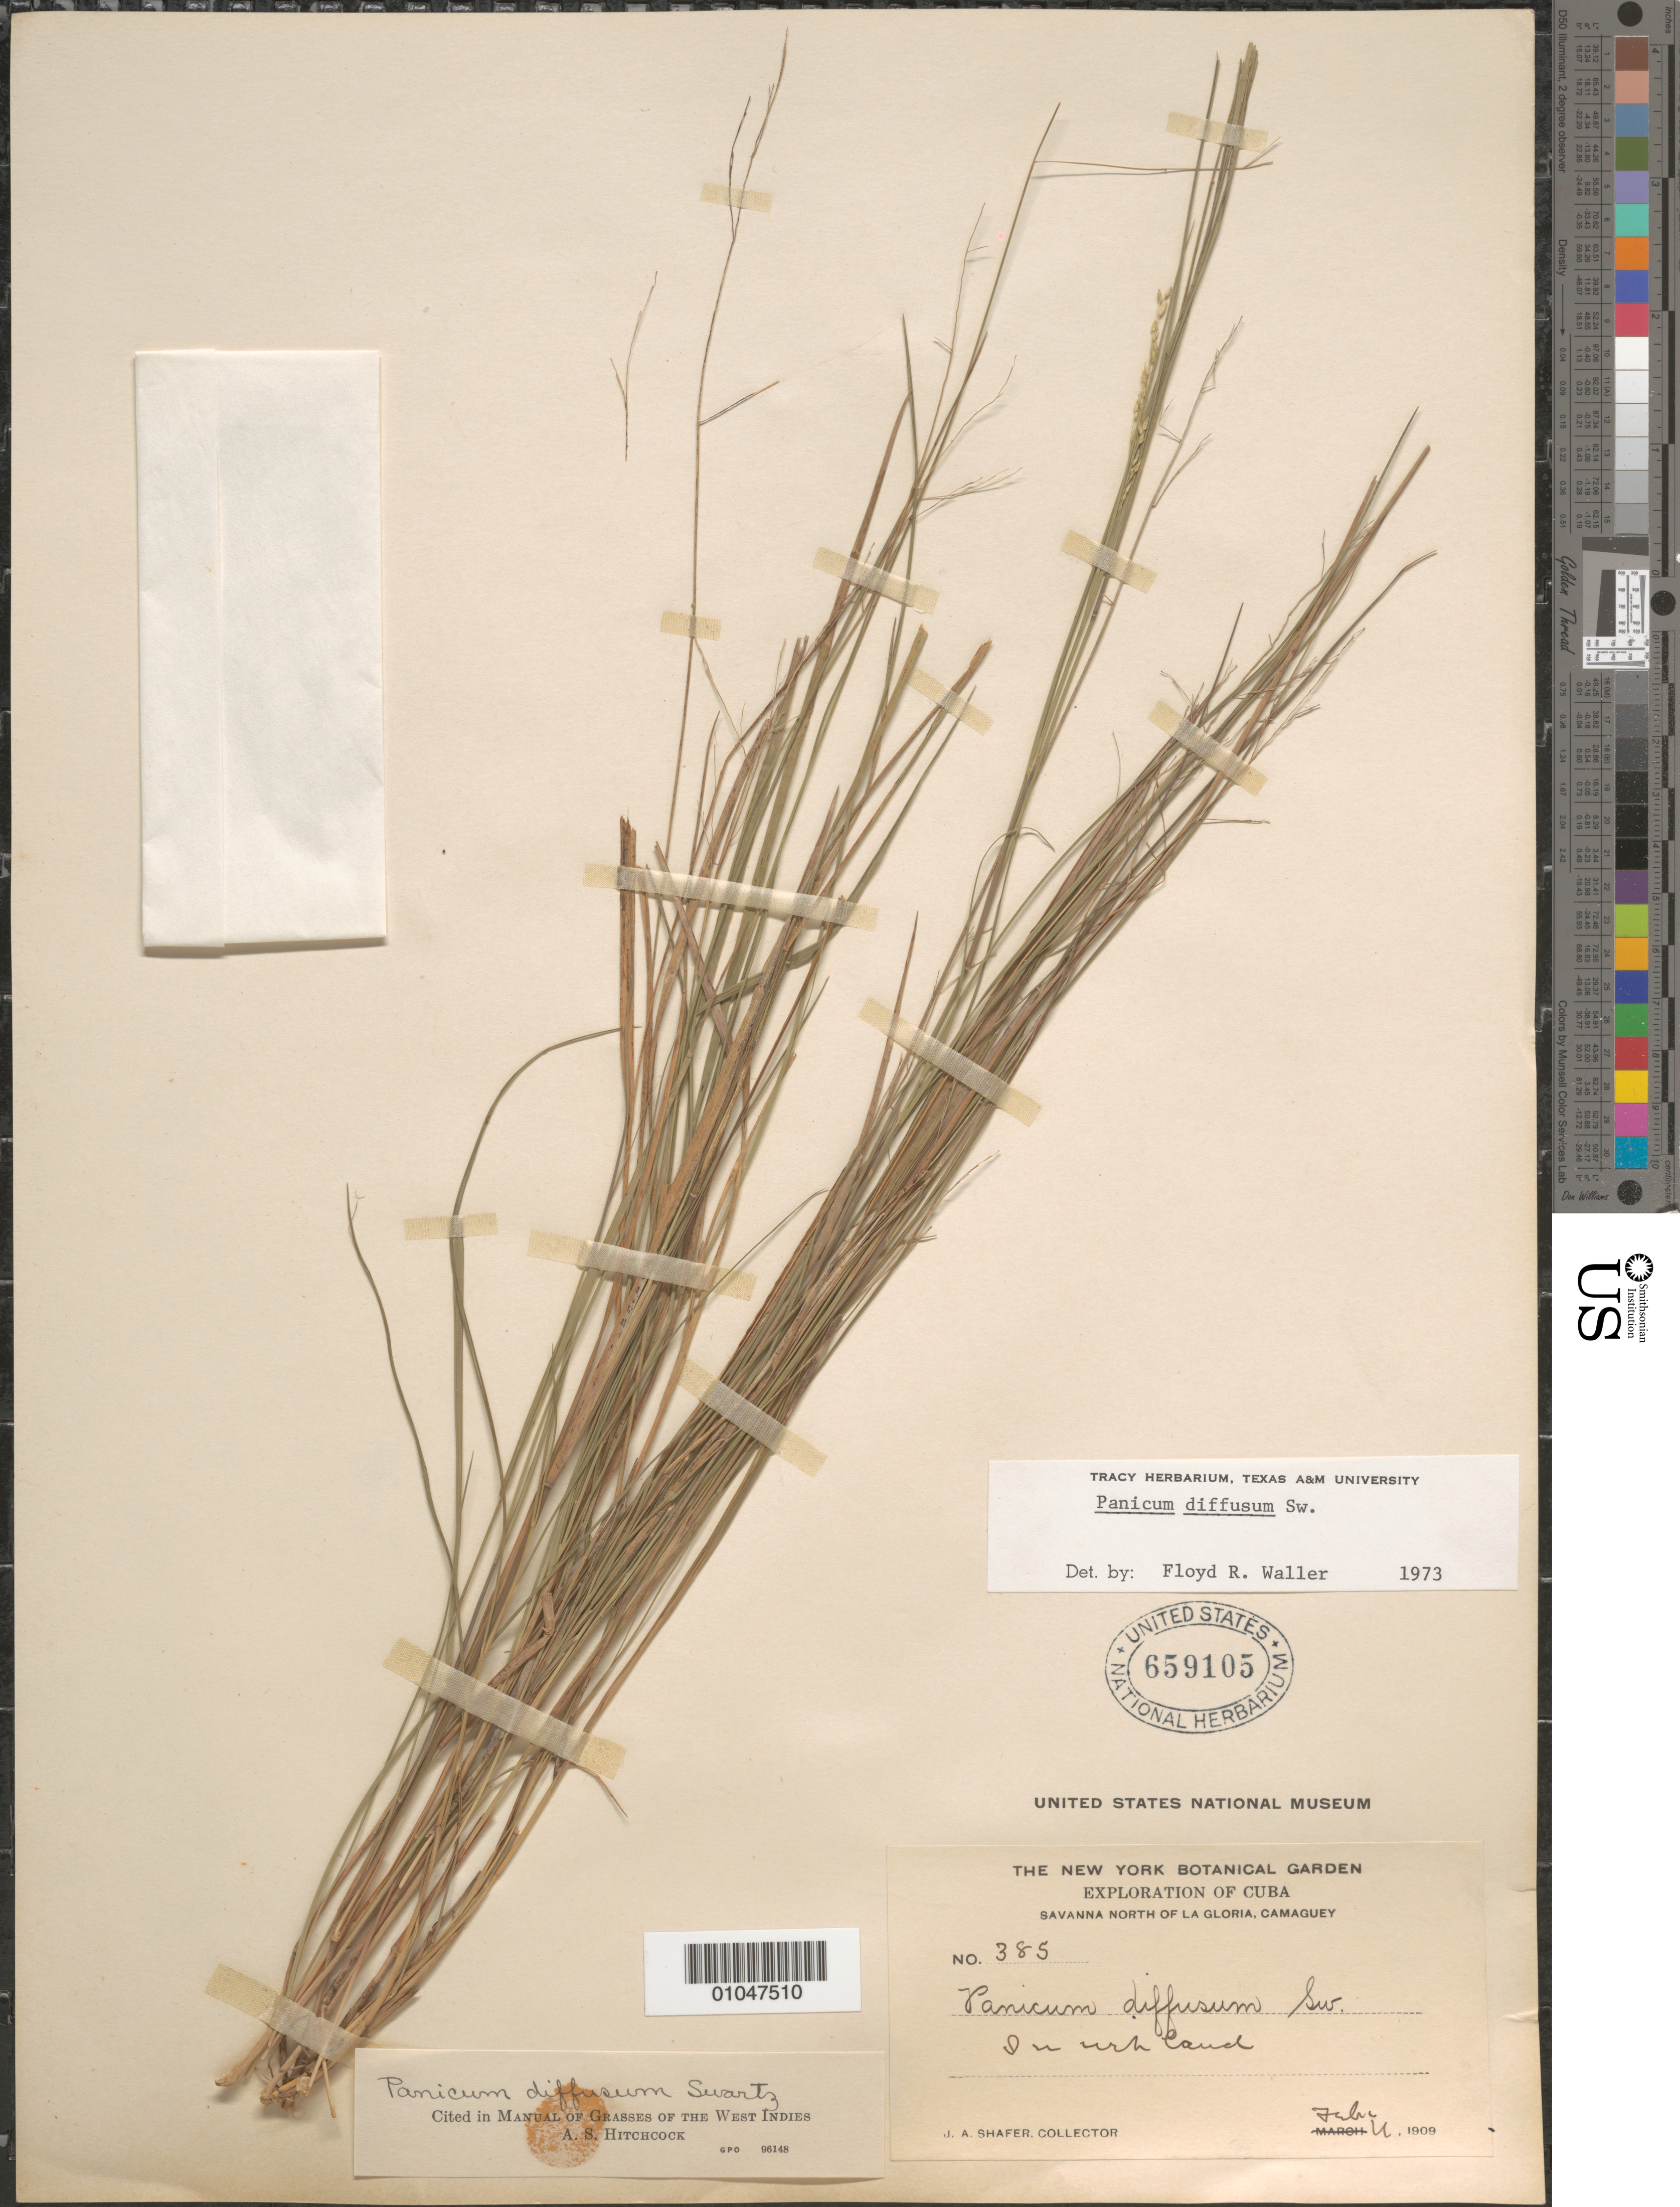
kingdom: Plantae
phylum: Tracheophyta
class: Liliopsida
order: Poales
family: Poaceae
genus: Panicum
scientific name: Panicum diffusum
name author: Sw.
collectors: J. A. Shafer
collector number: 385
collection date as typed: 11 Jul 1909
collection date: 1909-07-11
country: Cuba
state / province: Camagüey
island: Cuba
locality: In dry land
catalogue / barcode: US 659105